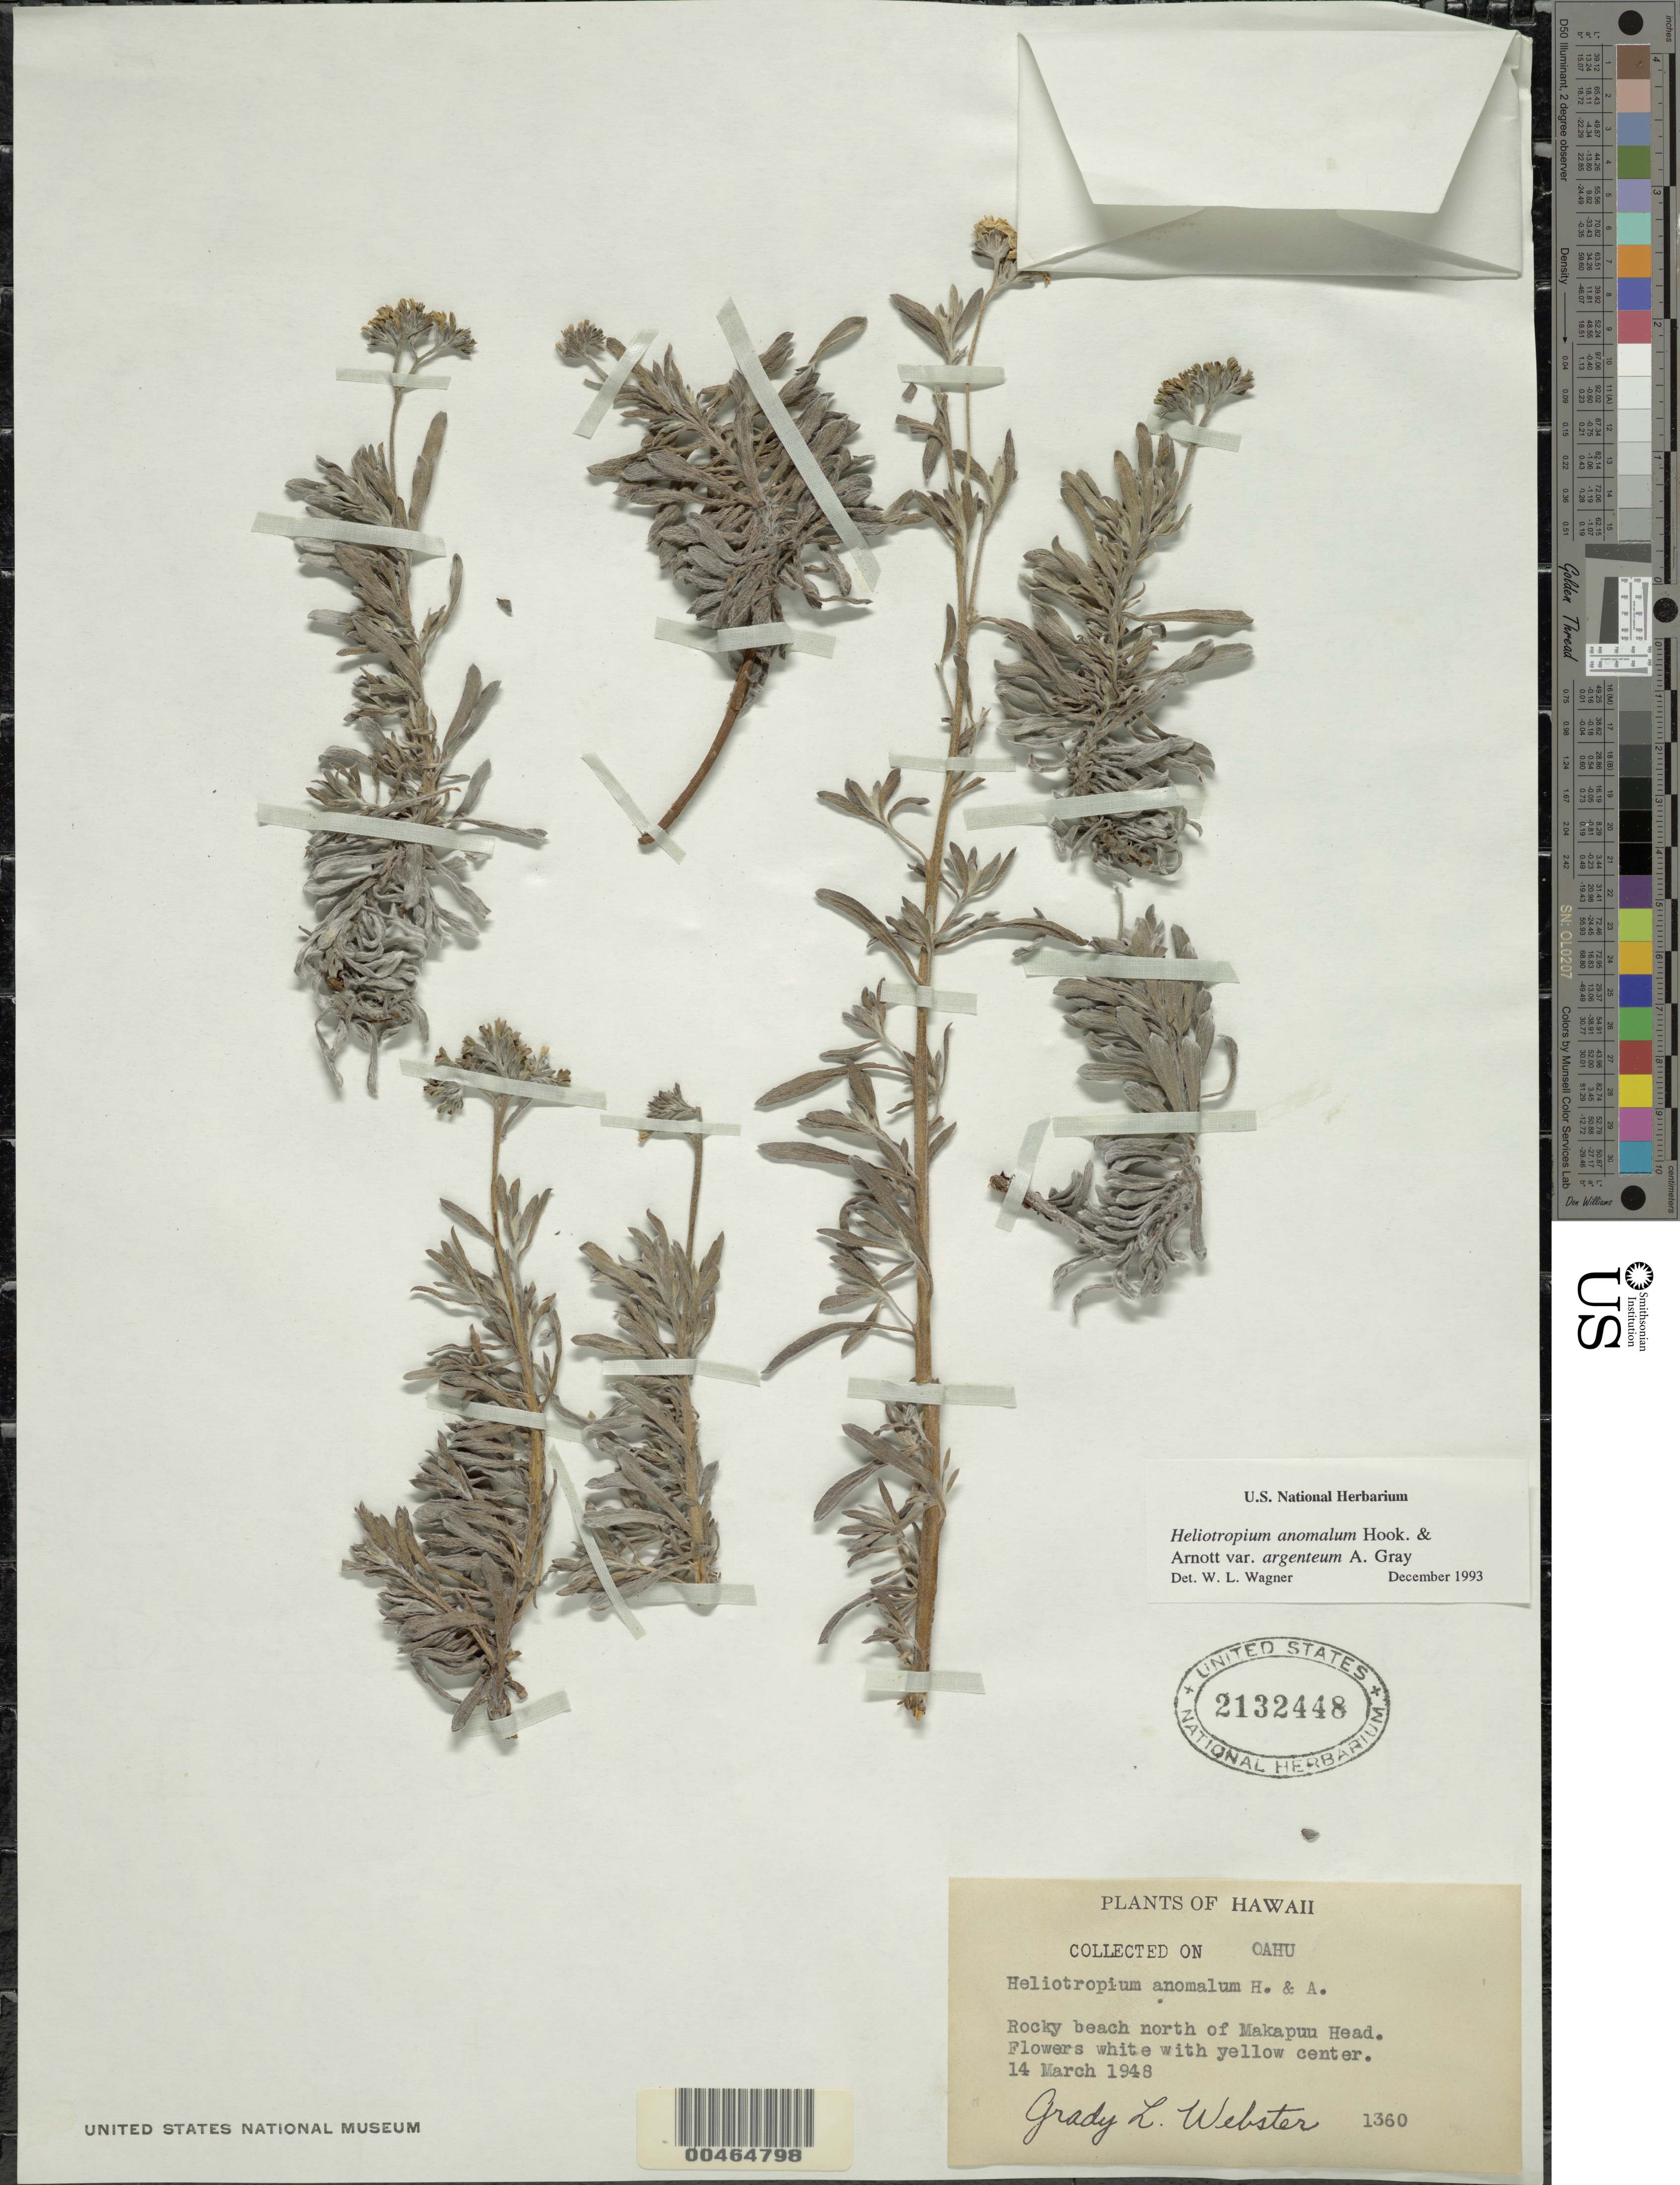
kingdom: Plantae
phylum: Tracheophyta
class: Magnoliopsida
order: Boraginales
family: Heliotropiaceae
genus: Heliotropium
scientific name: Heliotropium anomalum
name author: Hook. & Arn.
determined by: Wagner, W. L., (BOT), Smithsonian Institution - National Museum of Natural History (UNITED STATES)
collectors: G. L. Webster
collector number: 1360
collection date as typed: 14 Mar 1948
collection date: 1948-03-14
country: United States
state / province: Hawaii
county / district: Honolulu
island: Oahu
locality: Beach N of Makapuu Head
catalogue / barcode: US 2132448